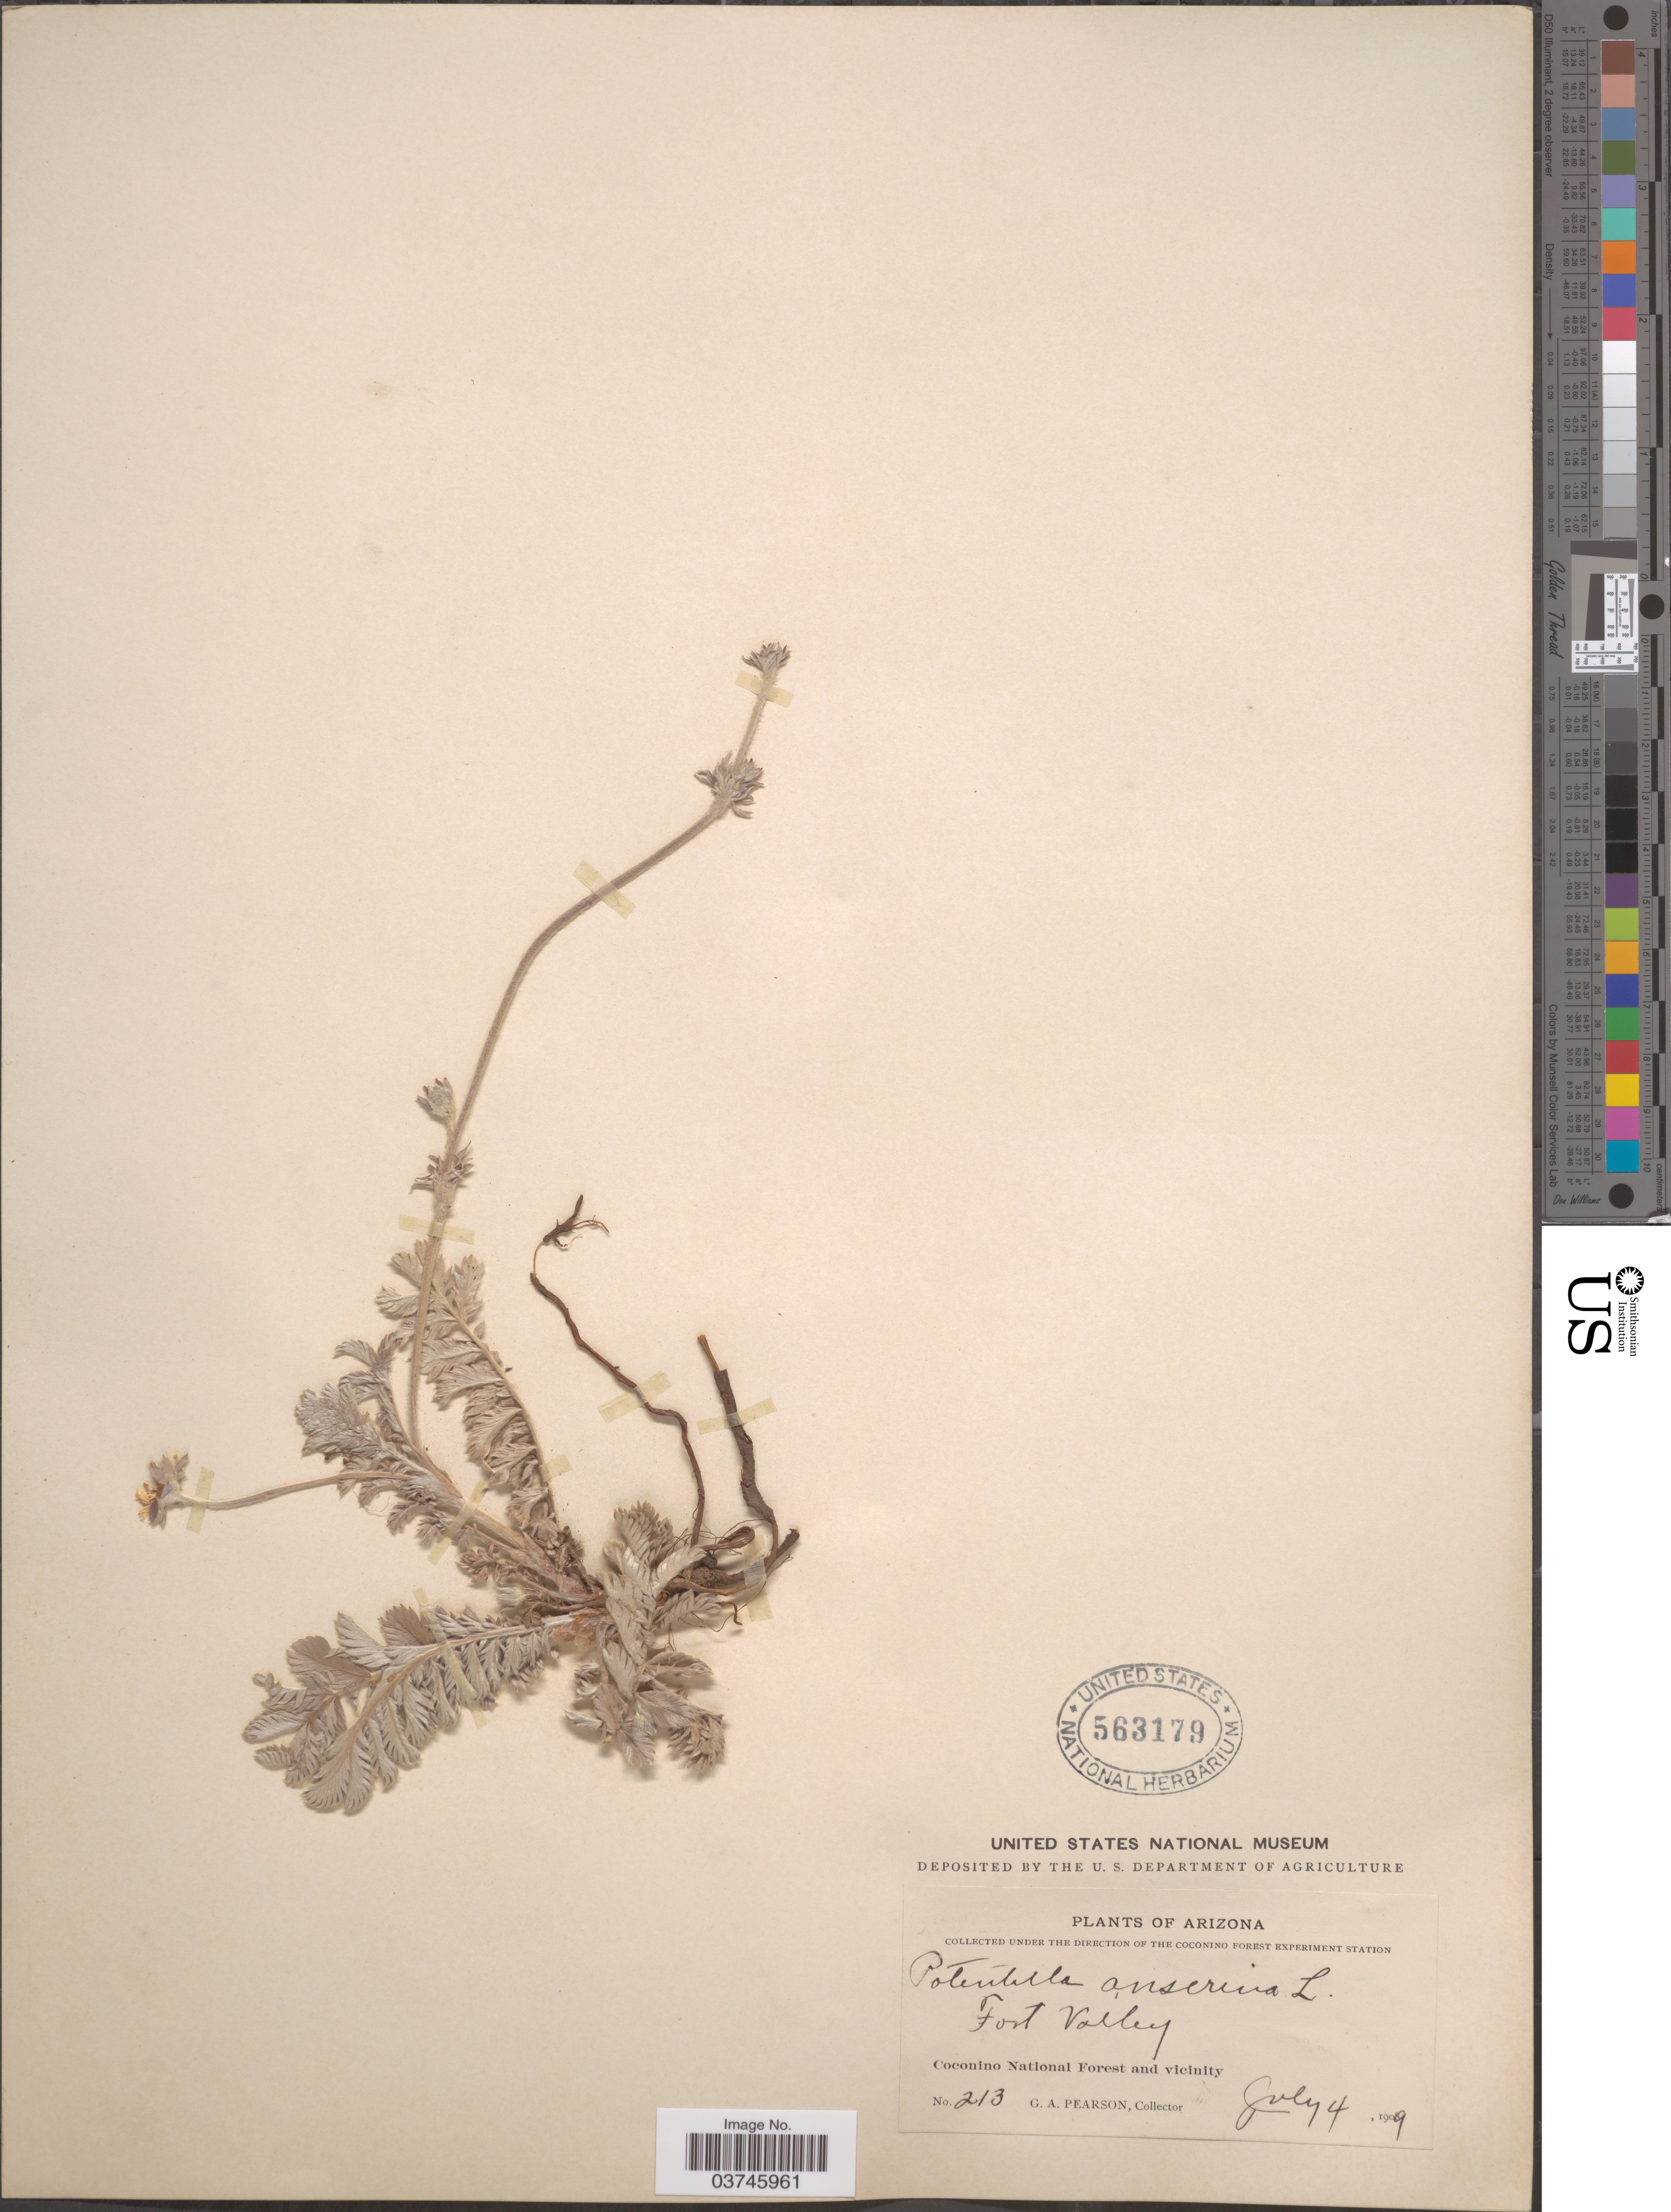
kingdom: Plantae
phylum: Tracheophyta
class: Magnoliopsida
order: Rosales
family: Rosaceae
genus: Argentina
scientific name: Argentina anserina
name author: (L.) Rydb.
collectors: G. Pearson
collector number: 213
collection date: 1909-07-04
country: United States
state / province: Arizona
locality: Fort Valley. Coconino National Forest and vicinity.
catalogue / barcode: US 563179